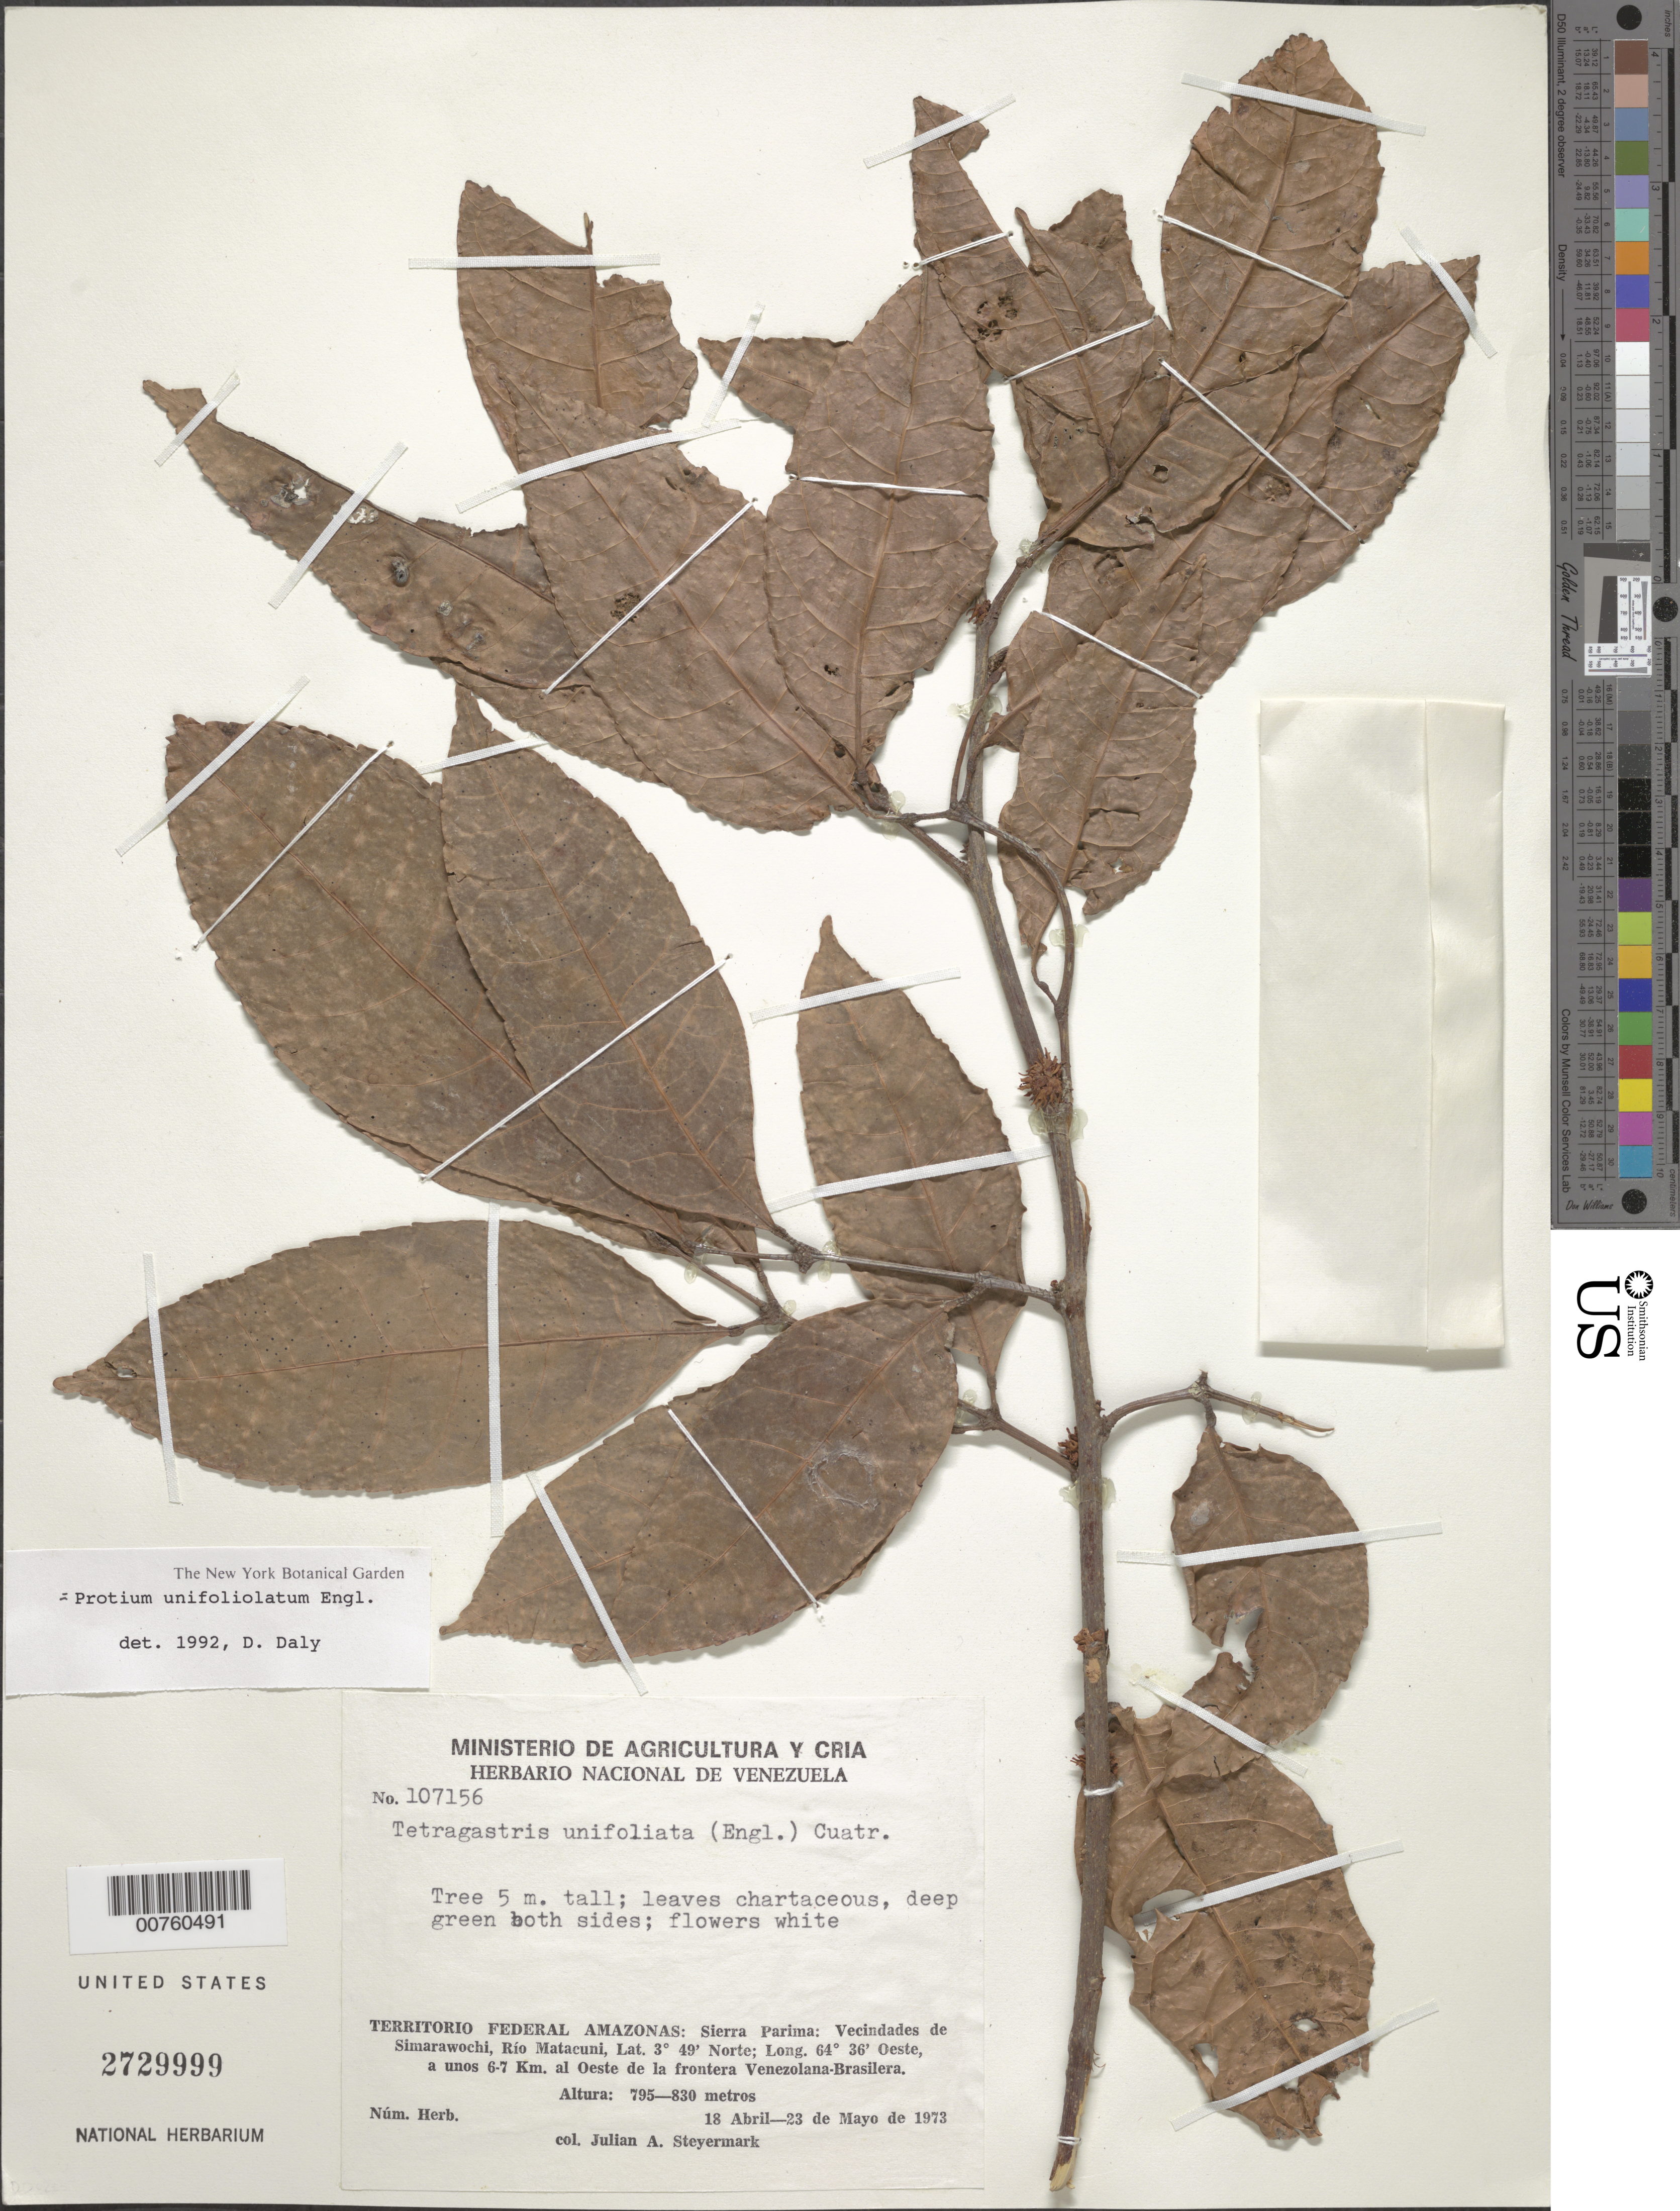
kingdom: Plantae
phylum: Tracheophyta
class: Magnoliopsida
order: Sapindales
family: Burseraceae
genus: Protium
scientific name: Protium unifoliolatum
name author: Engl.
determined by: Daly, D. C.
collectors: J. Steyermark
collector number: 107156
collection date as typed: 18-Apr-73 to 23-May-73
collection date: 1973-04-18/1973-05-23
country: Venezuela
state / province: Amazonas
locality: Sierra Parima; vec de Simarawochi, Río Matacuni, a unos 6-7 km al oeste de la frontera Venezolana-Brasilera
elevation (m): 795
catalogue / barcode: US 2729999